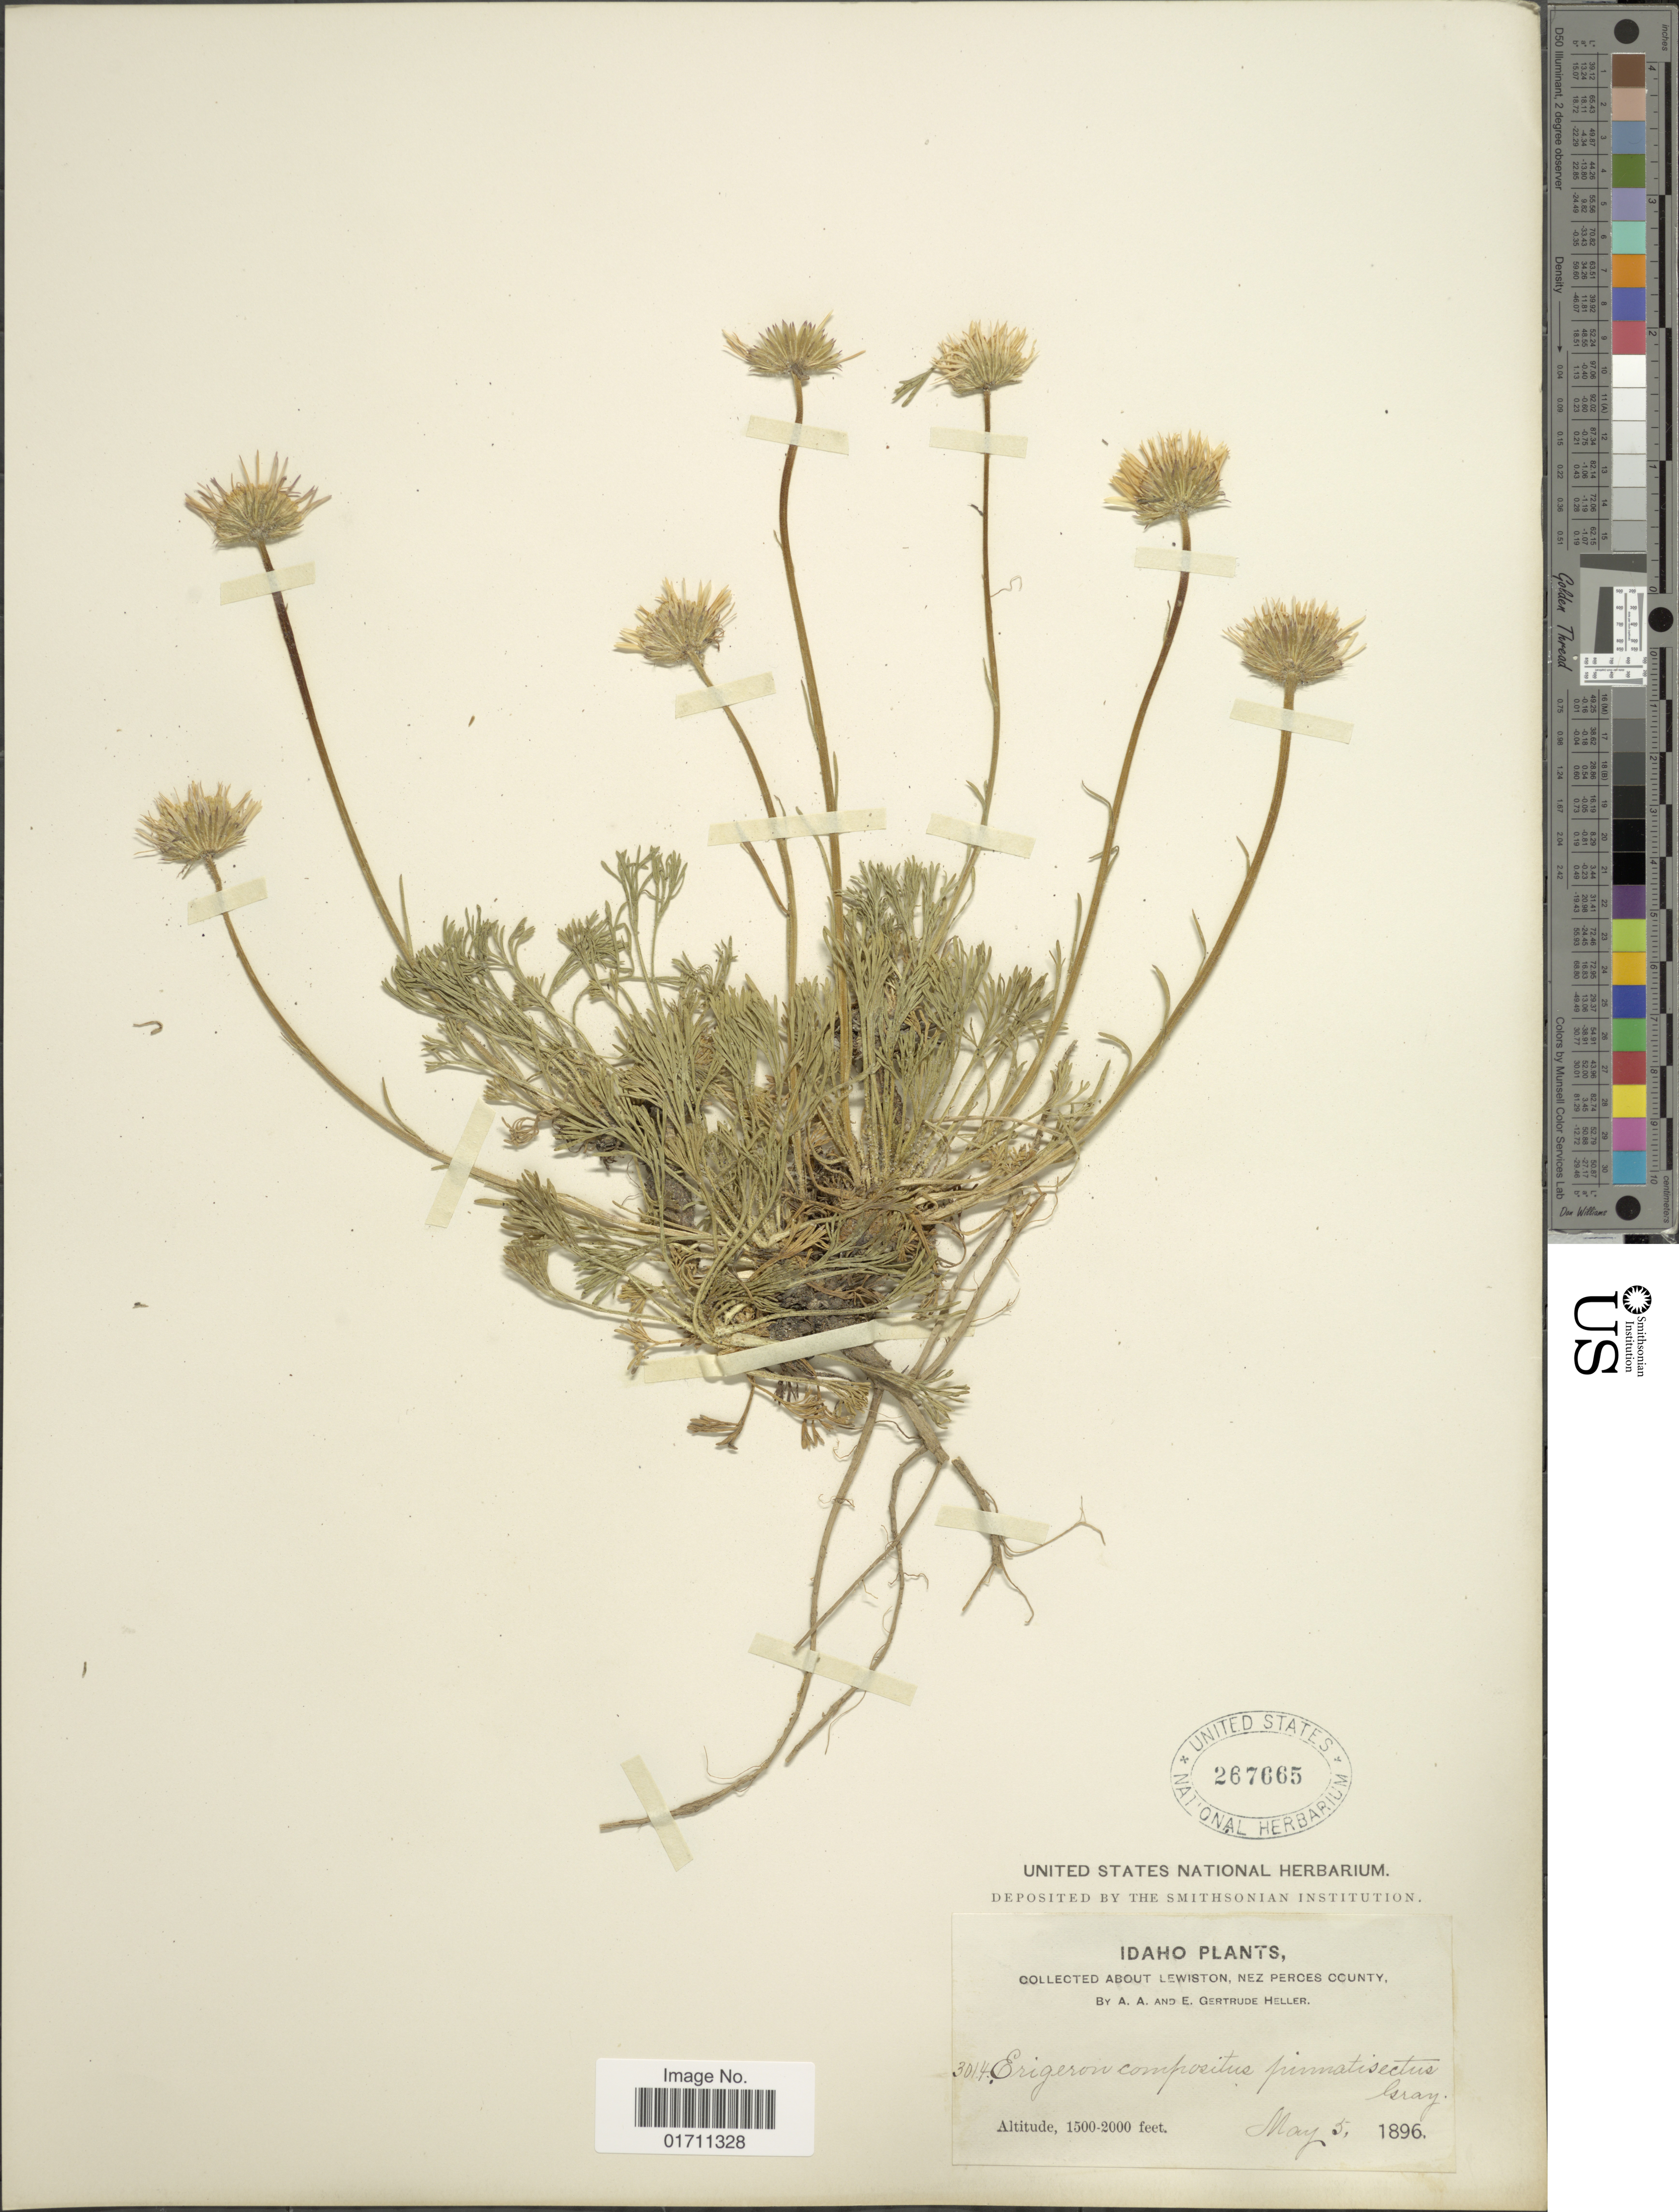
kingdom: Plantae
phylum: Tracheophyta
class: Magnoliopsida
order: Asterales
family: Asteraceae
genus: Erigeron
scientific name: Erigeron compositus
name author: Pursh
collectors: A. A. Heller & E. G. Heller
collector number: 3014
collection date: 1896-05-05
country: United States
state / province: Idaho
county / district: Nez Perce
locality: About Lewiston.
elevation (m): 457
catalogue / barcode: US 267665